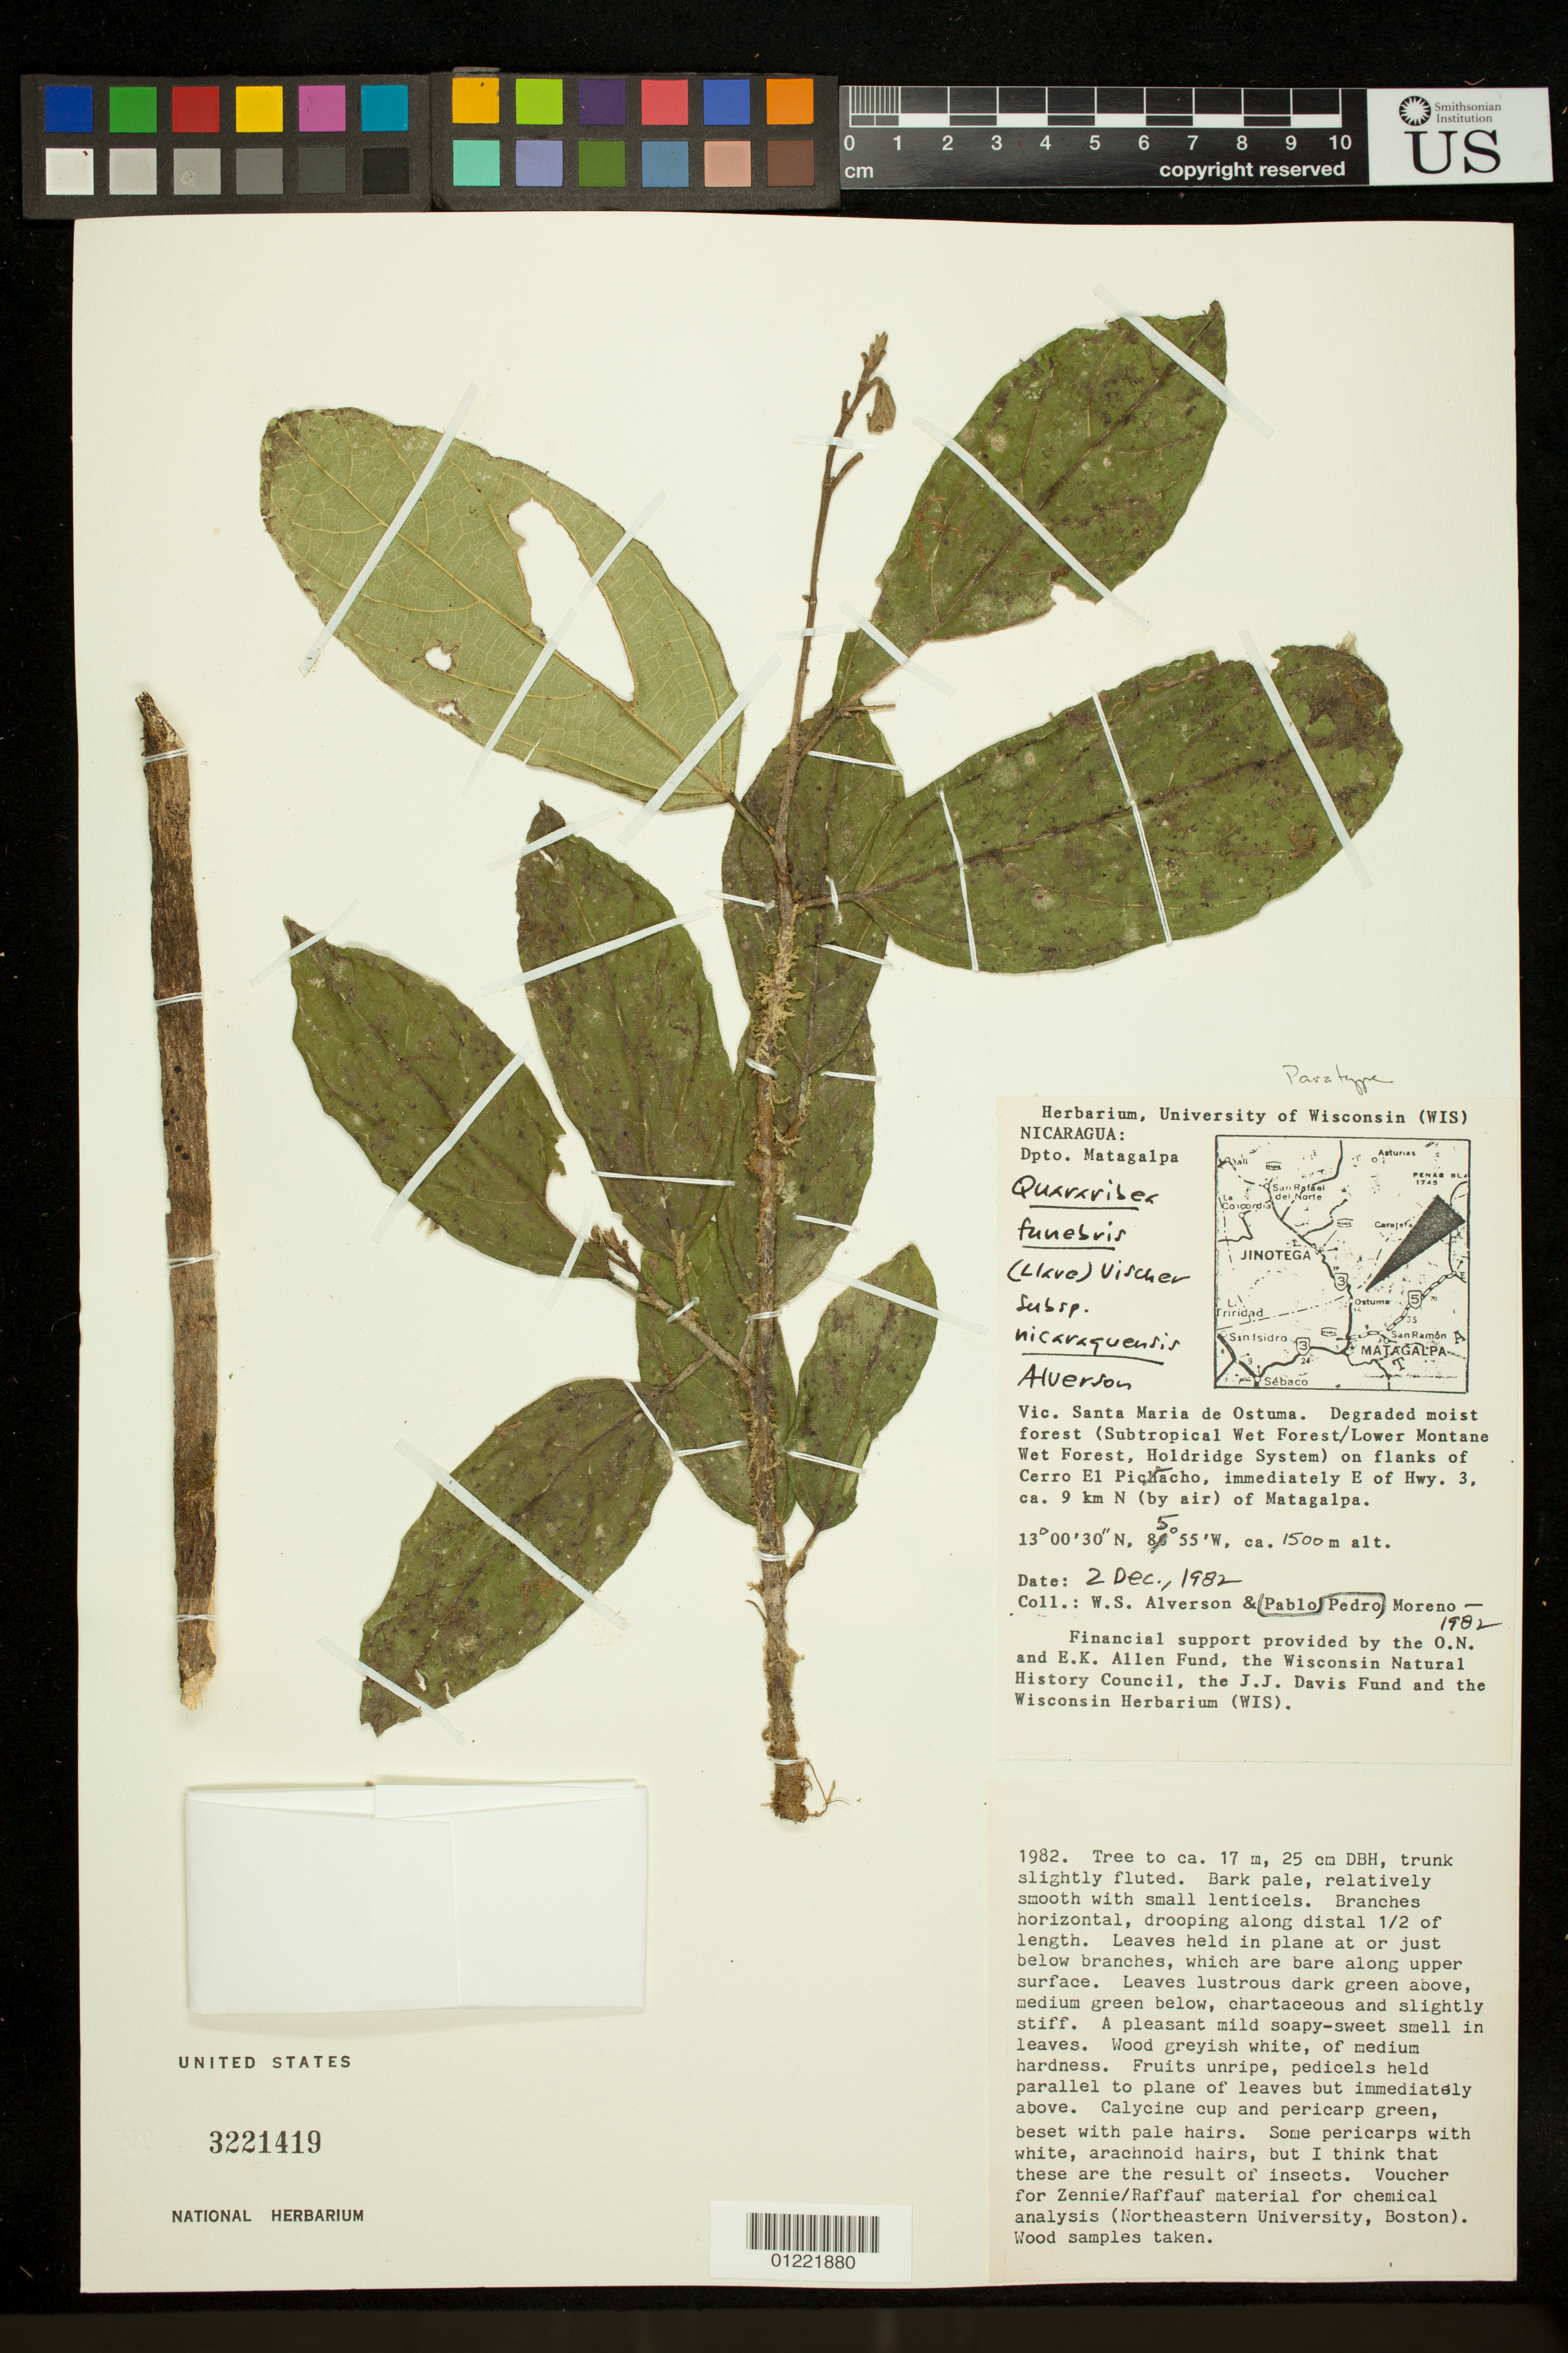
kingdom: Plantae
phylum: Tracheophyta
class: Magnoliopsida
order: Malvales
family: Malvaceae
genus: Quararibea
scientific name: Quararibea funebris subsp. nicaraguensis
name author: W.S. Alverson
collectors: W. S. Alverson & P. Moreno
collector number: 1982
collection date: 1982-12-02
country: Nicaragua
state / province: Matagalpa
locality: Vic. of Santa Maria de Ostuma. Degraded moist forest on flanks of Cerro El Picacho, immediately E of Hwy 3, ca. 9 km N (by air) of Matagalpa.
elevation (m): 1500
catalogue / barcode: US 3221419